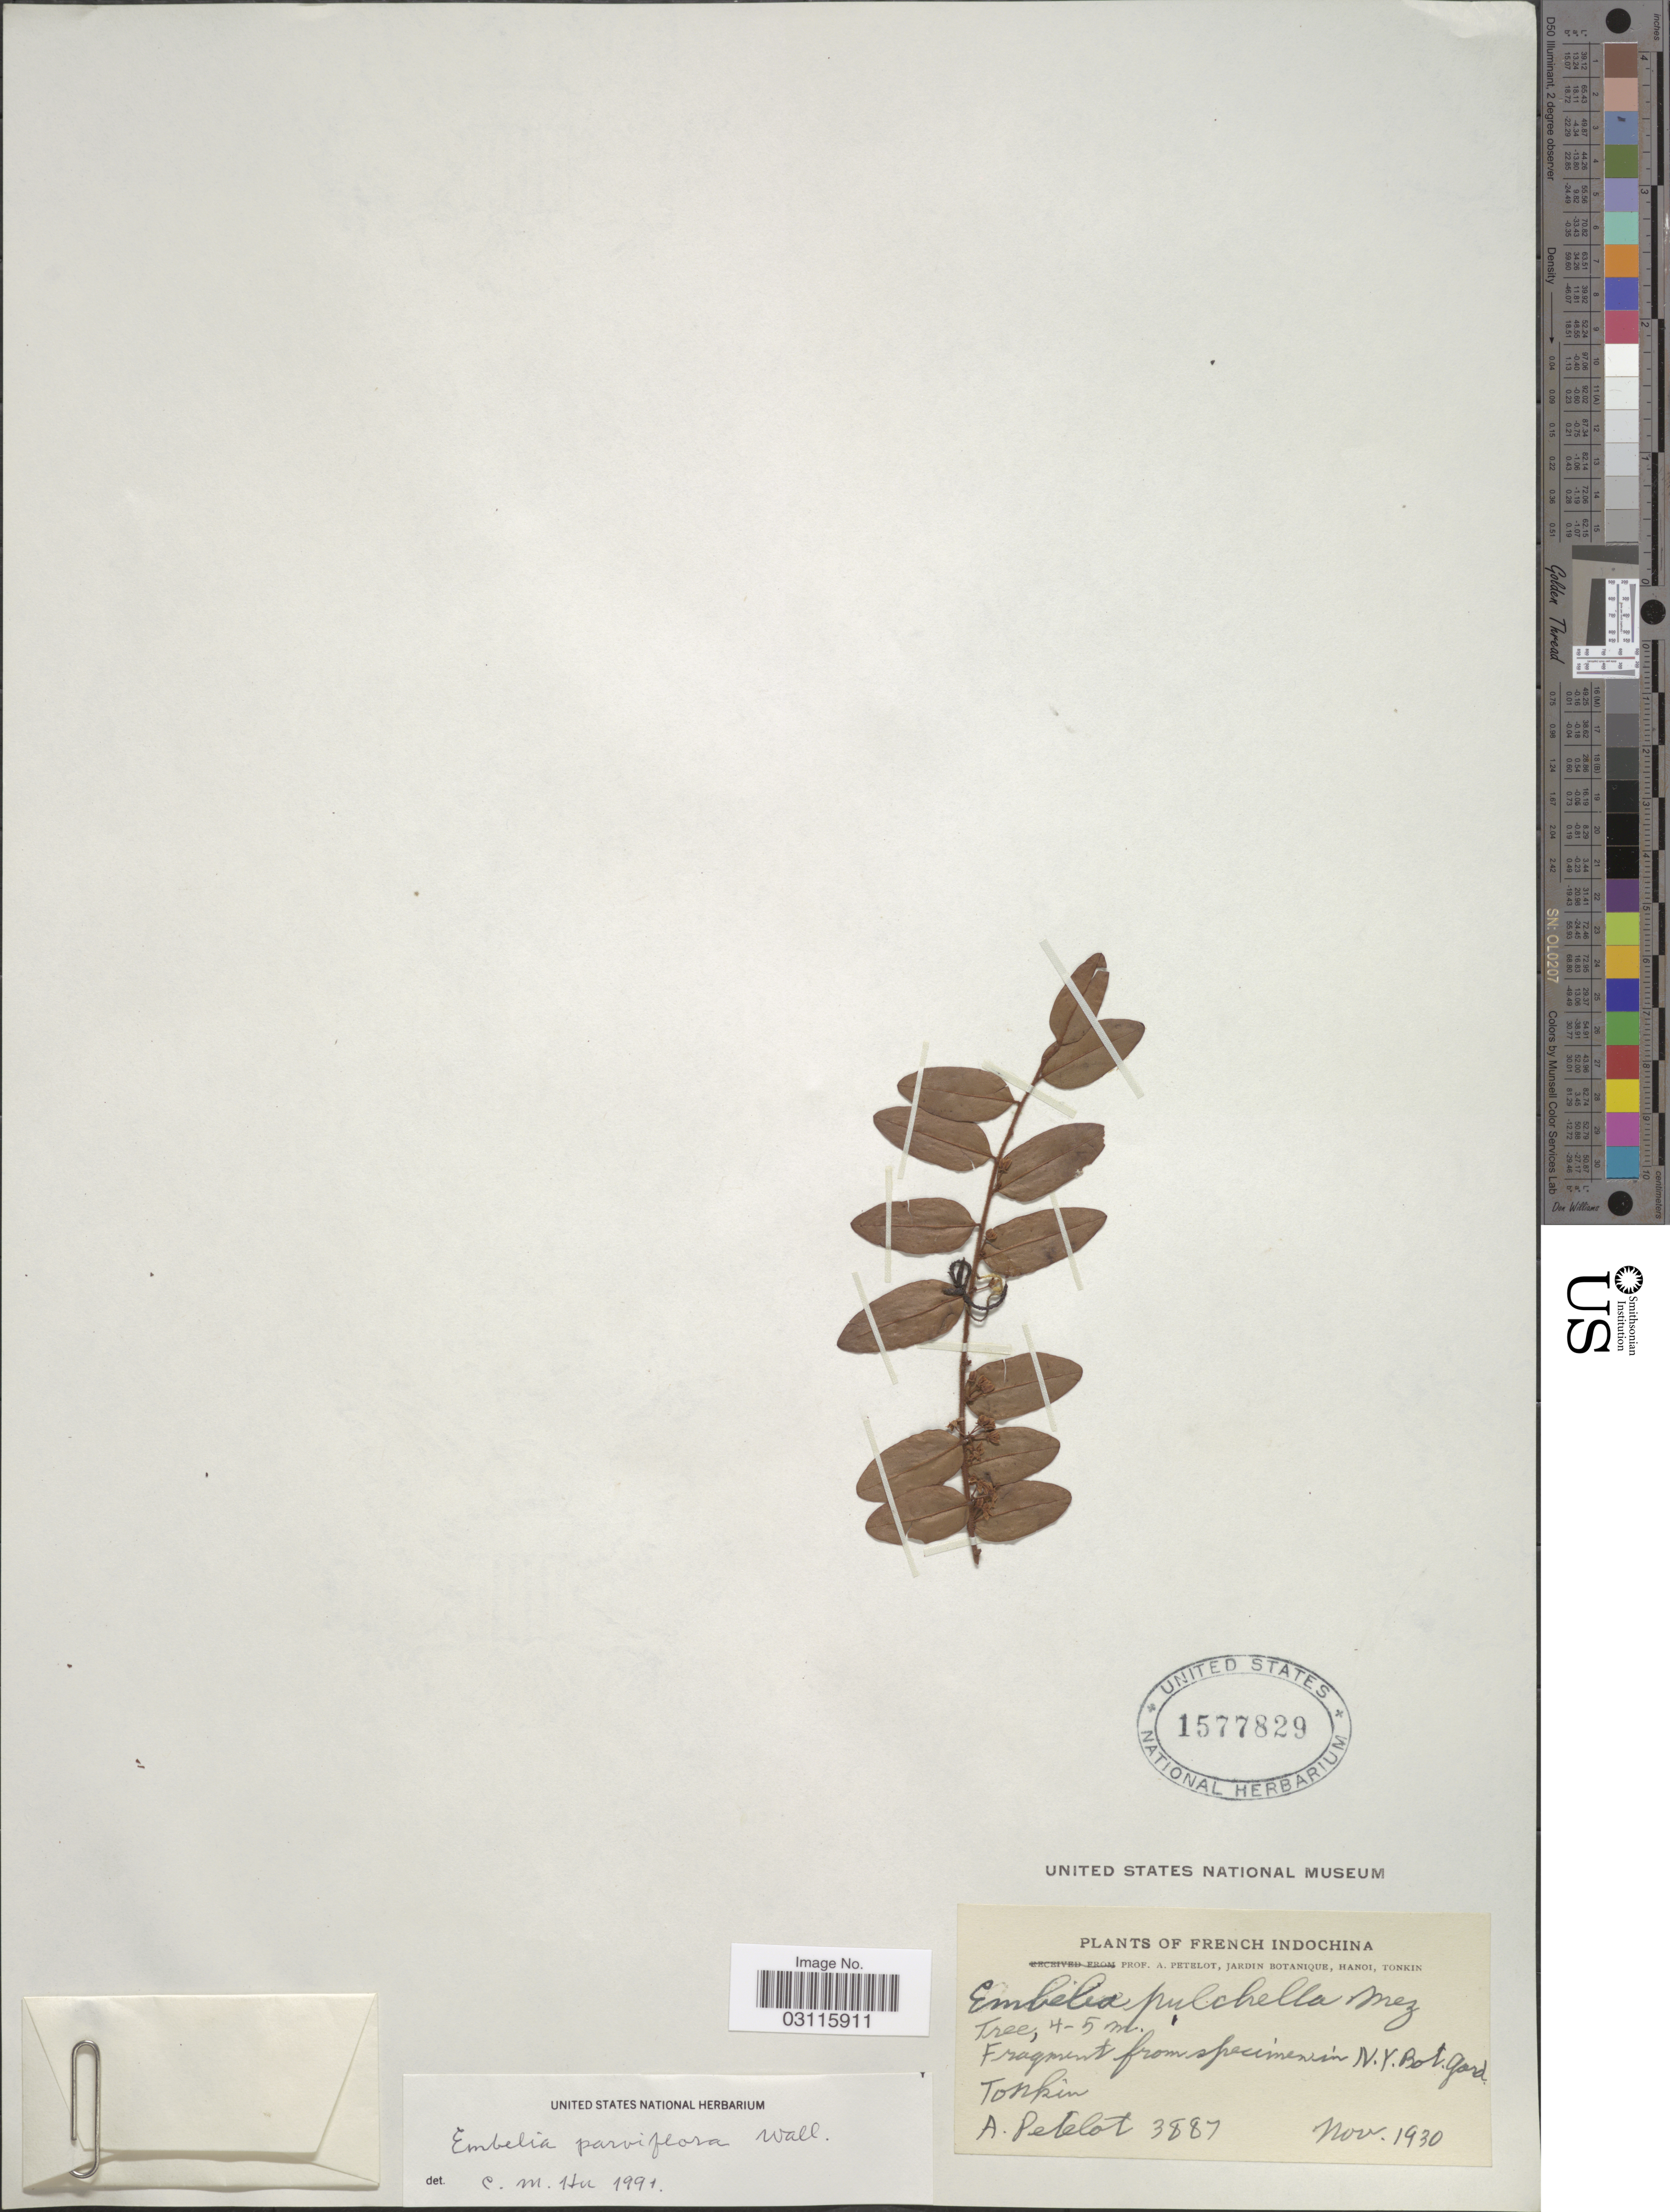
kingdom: Plantae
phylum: Tracheophyta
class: Magnoliopsida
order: Ericales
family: Primulaceae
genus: Embelia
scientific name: Embelia parviflora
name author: Wall. ex A. DC.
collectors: A. Petelot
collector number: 3887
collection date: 1930-11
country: Vietnam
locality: French Indochina. Tonkin.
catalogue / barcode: US 1577829